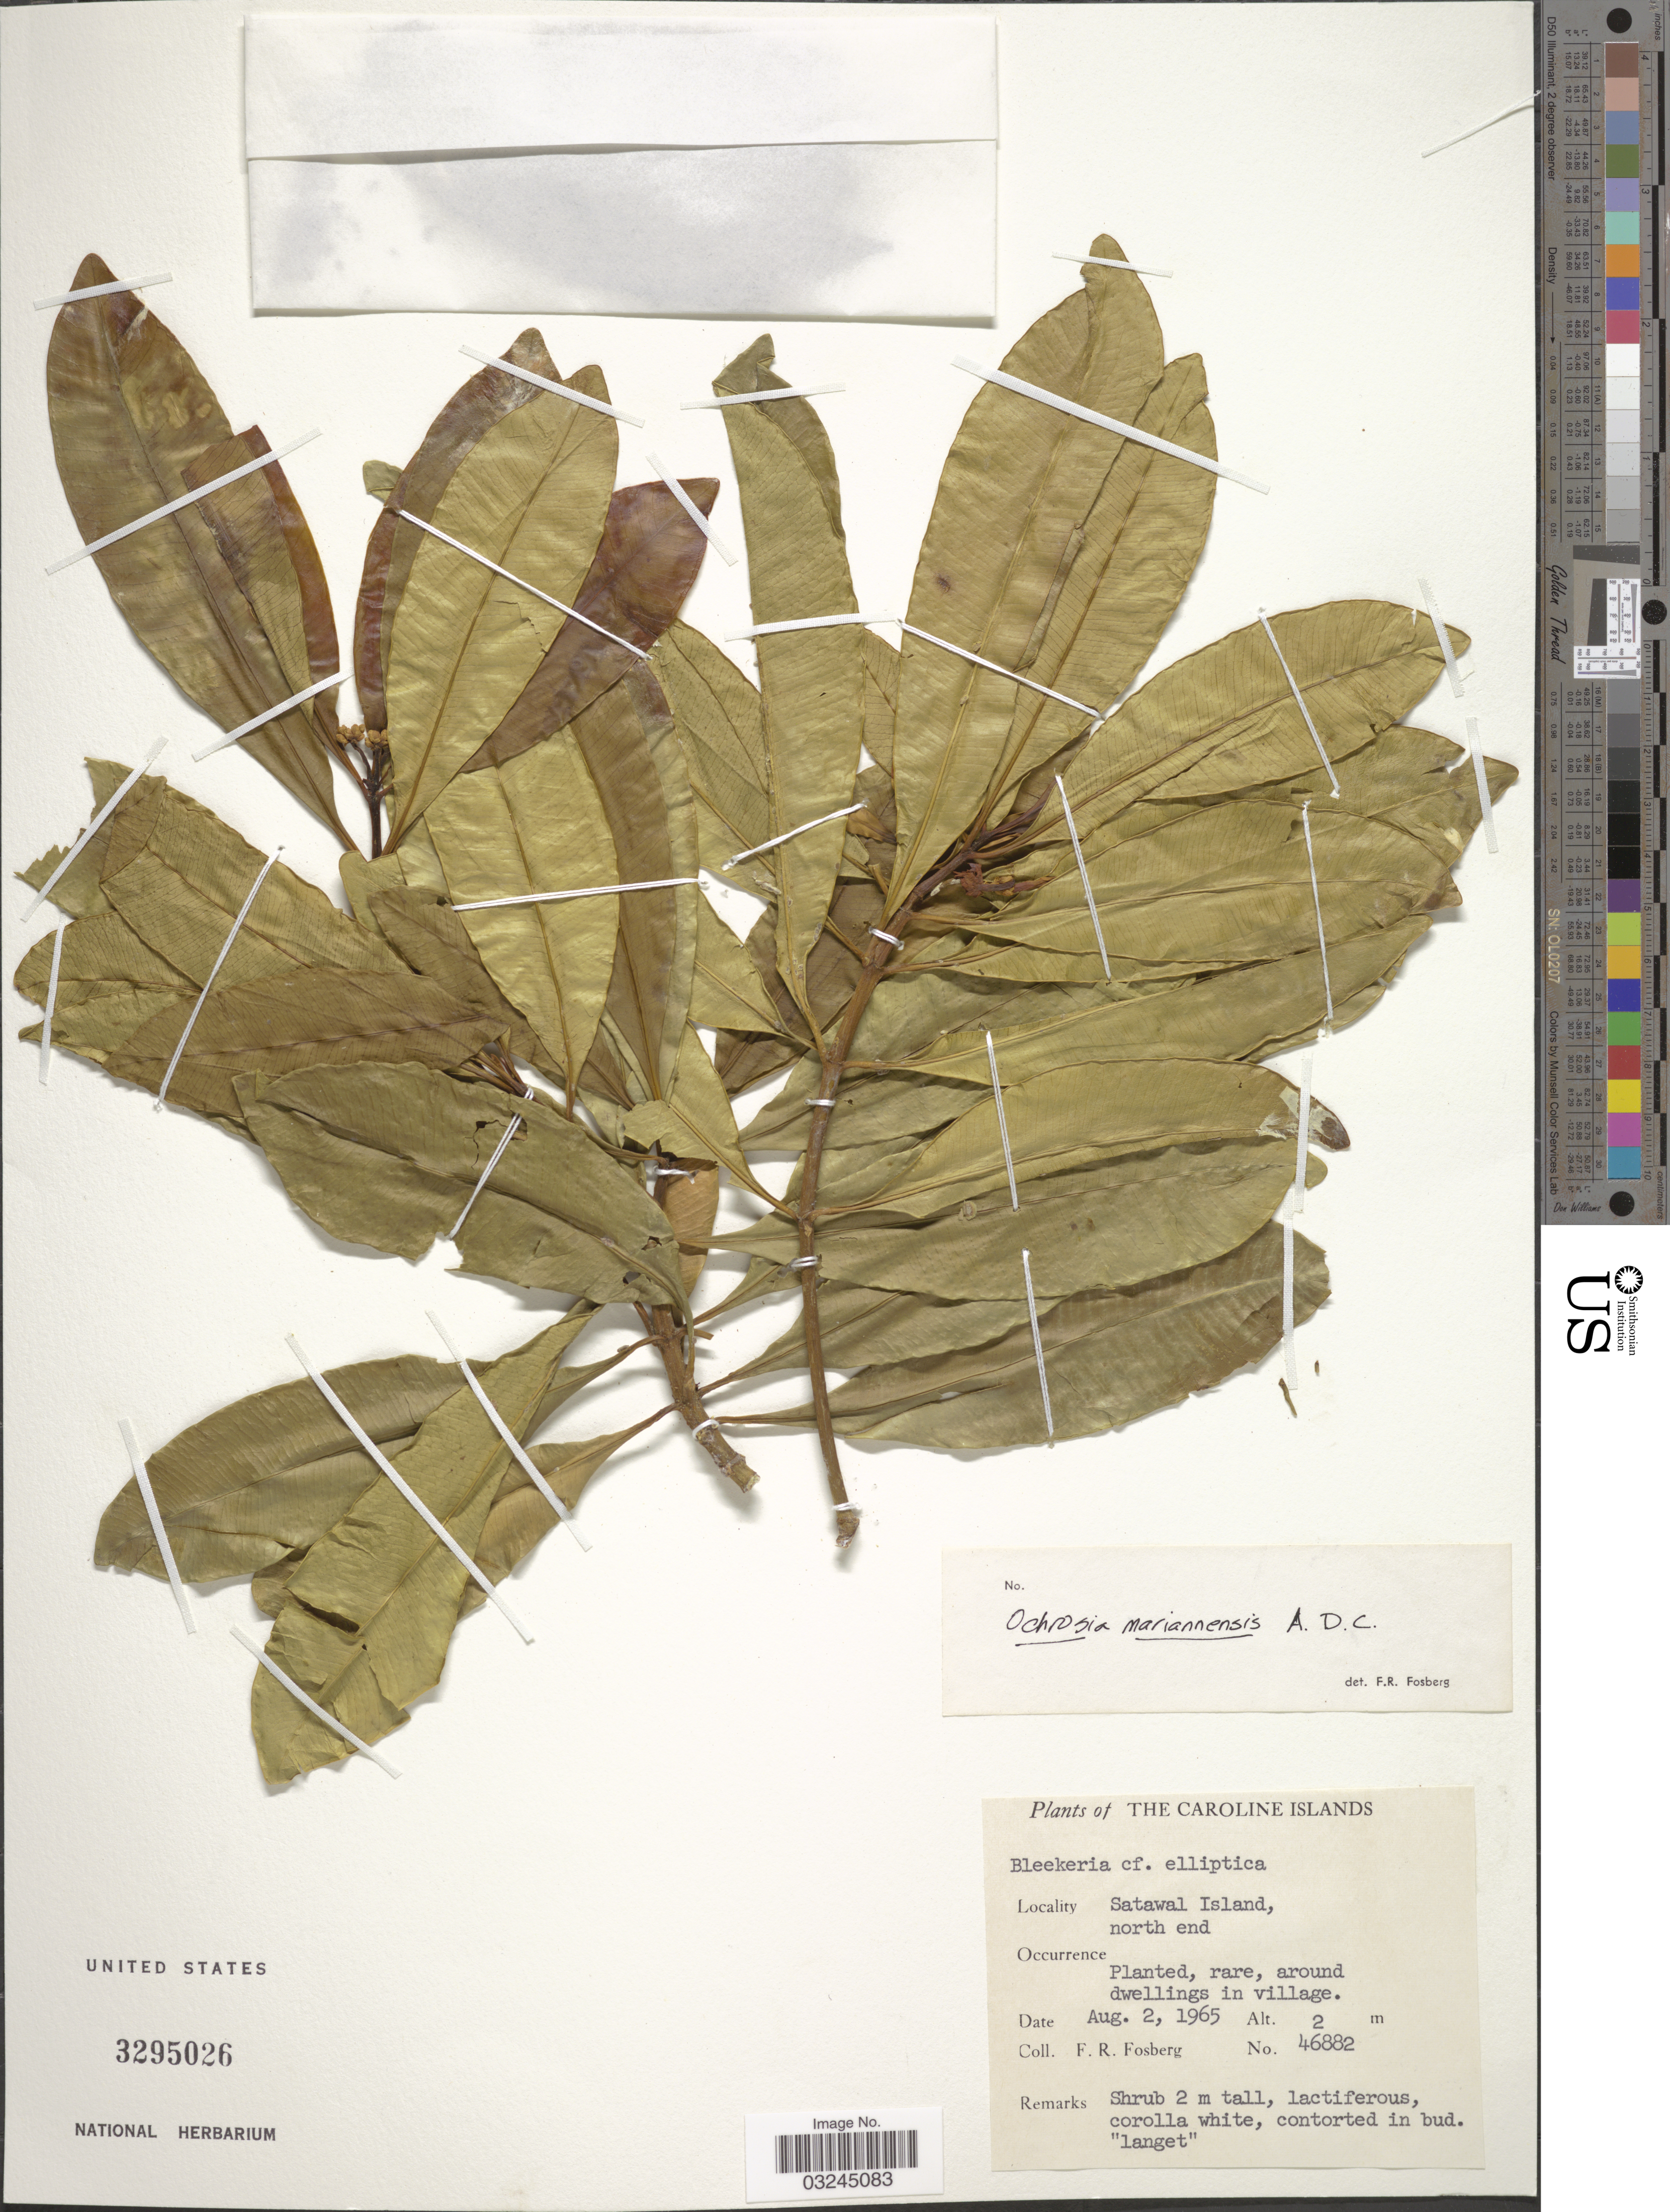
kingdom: Plantae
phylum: Tracheophyta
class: Magnoliopsida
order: Gentianales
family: Apocynaceae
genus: Ochrosia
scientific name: Ochrosia mariannensis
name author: A. DC.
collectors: F. R. Fosberg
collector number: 46882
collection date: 1965-08-02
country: Micronesia, Federated States of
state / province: Yap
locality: The Caroline Islands. Satawal Island, north end.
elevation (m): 2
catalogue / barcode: US 3295026